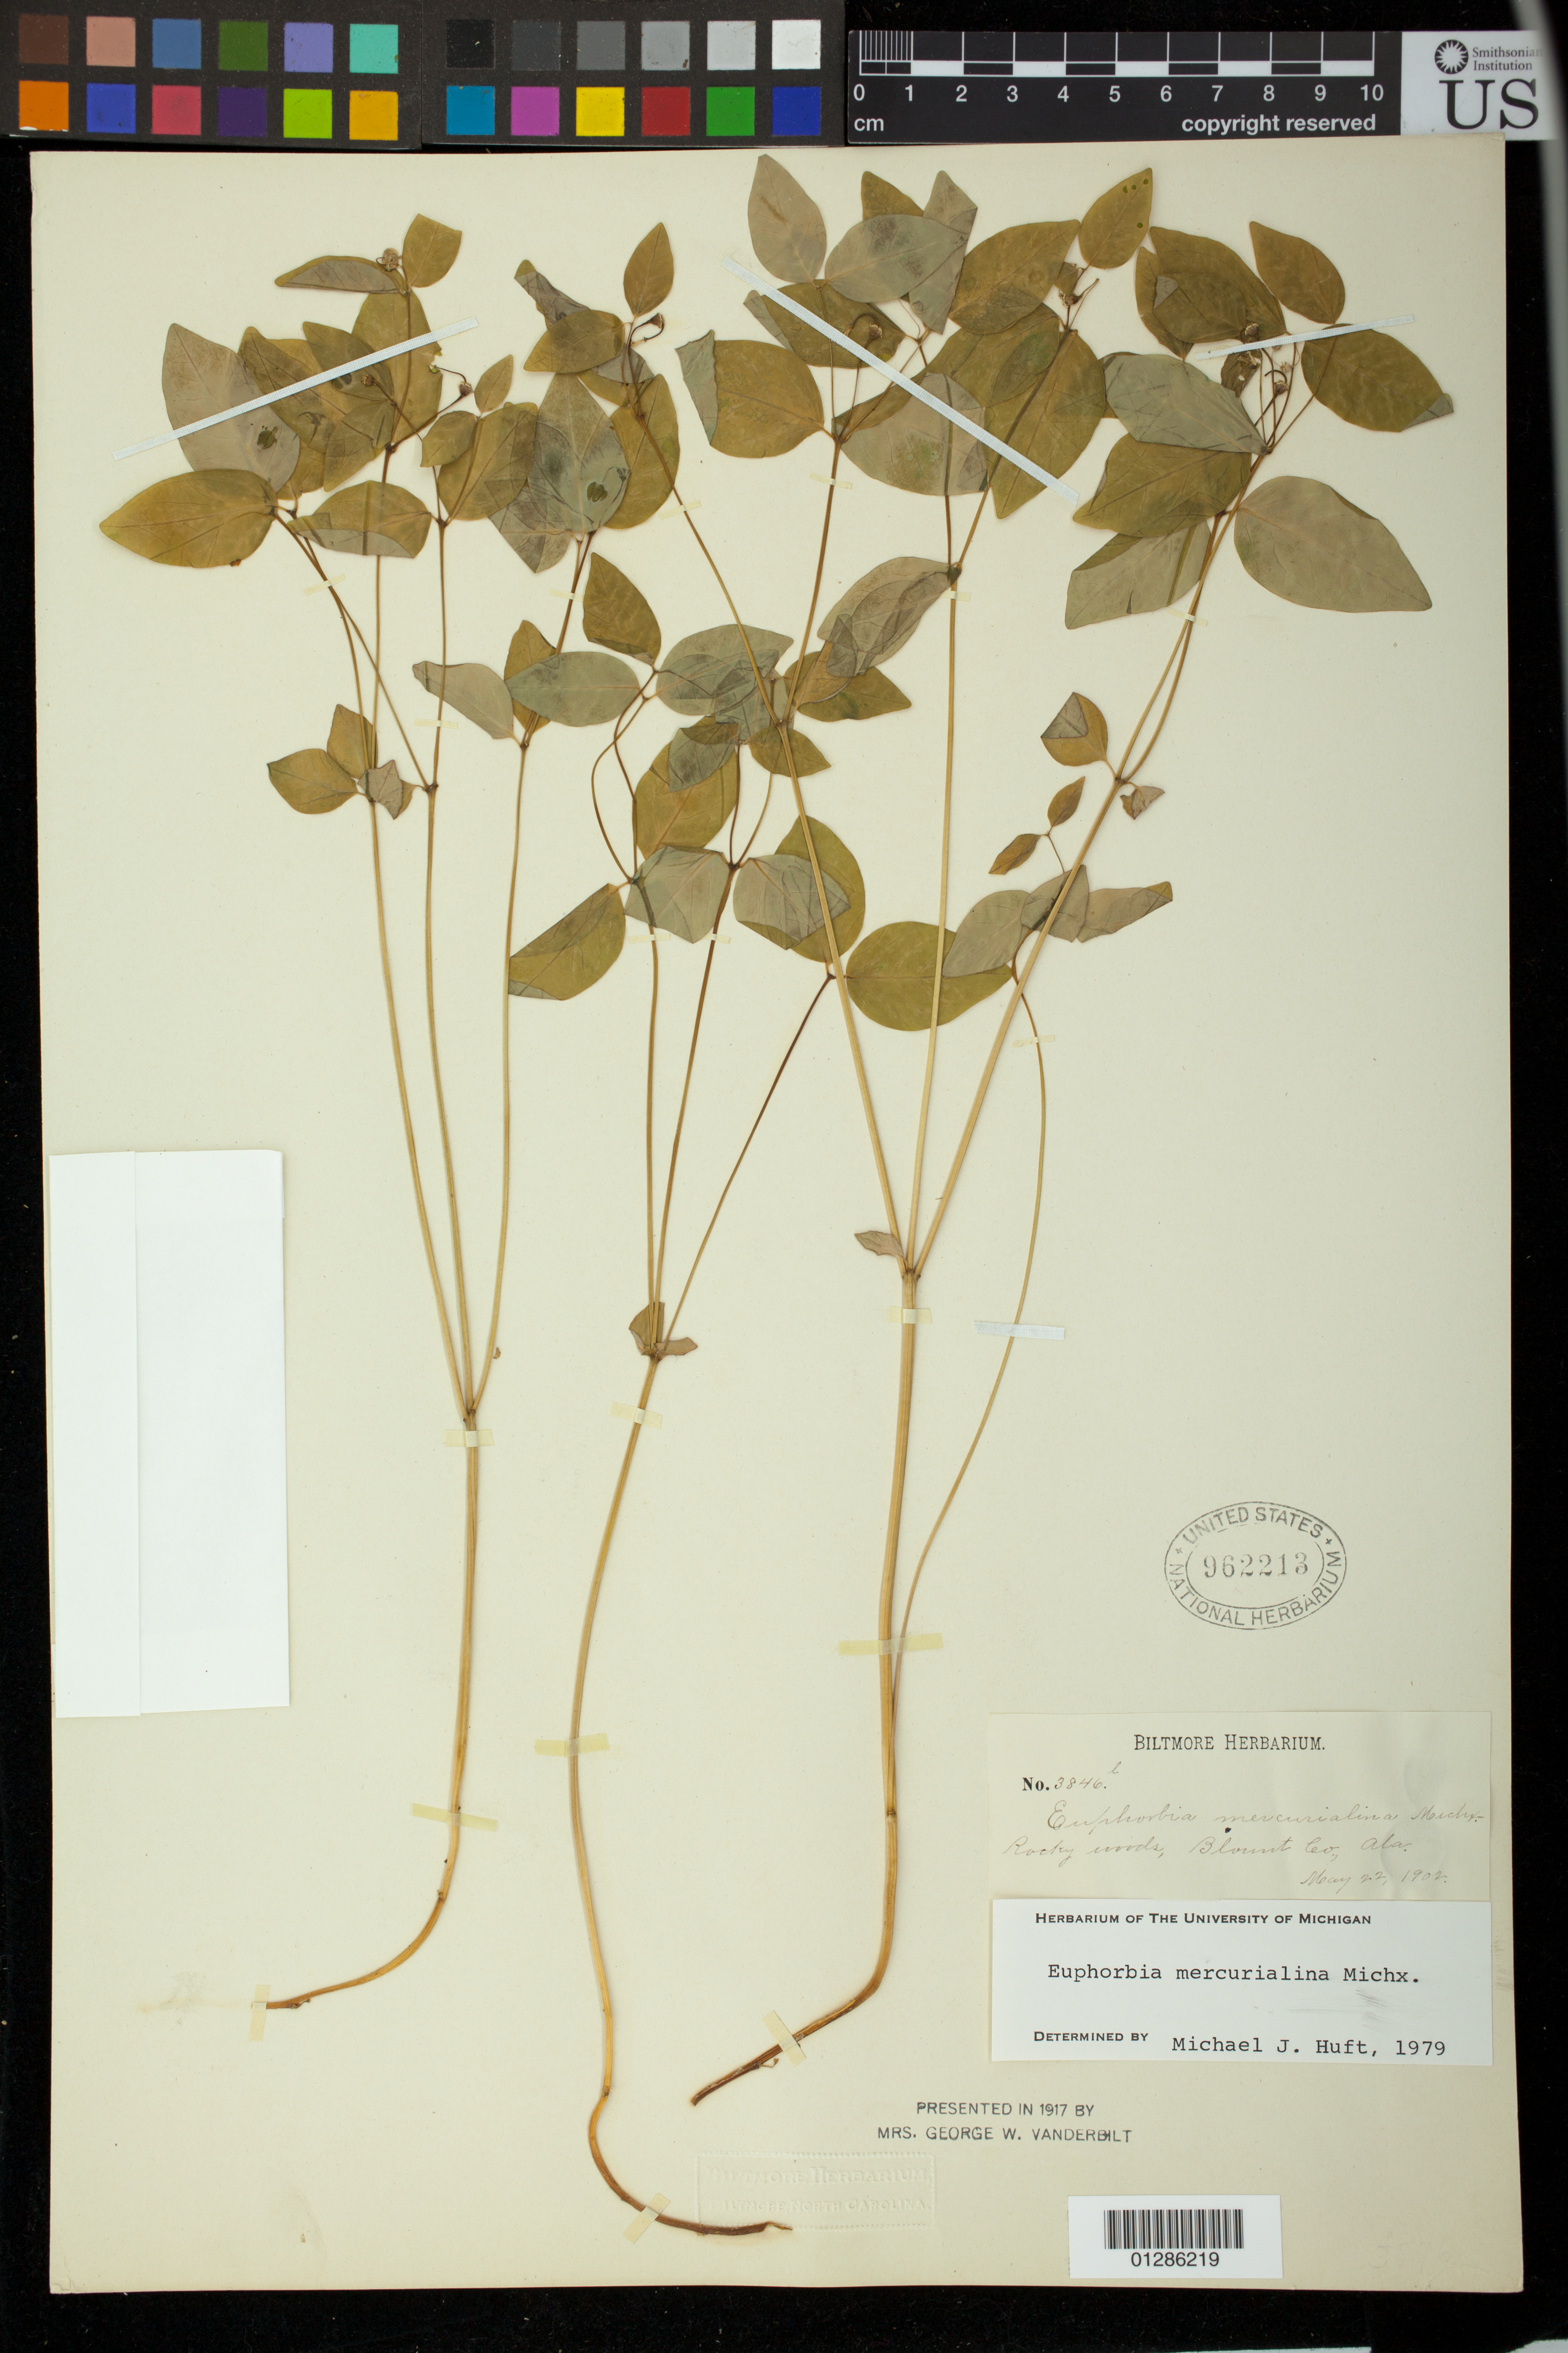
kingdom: Plantae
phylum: Tracheophyta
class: Magnoliopsida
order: Malpighiales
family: Euphorbiaceae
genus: Euphorbia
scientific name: Euphorbia mercurialina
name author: Michx.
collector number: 3846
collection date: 1902-05-22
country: United States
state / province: Alabama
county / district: Blount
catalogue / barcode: US 962213